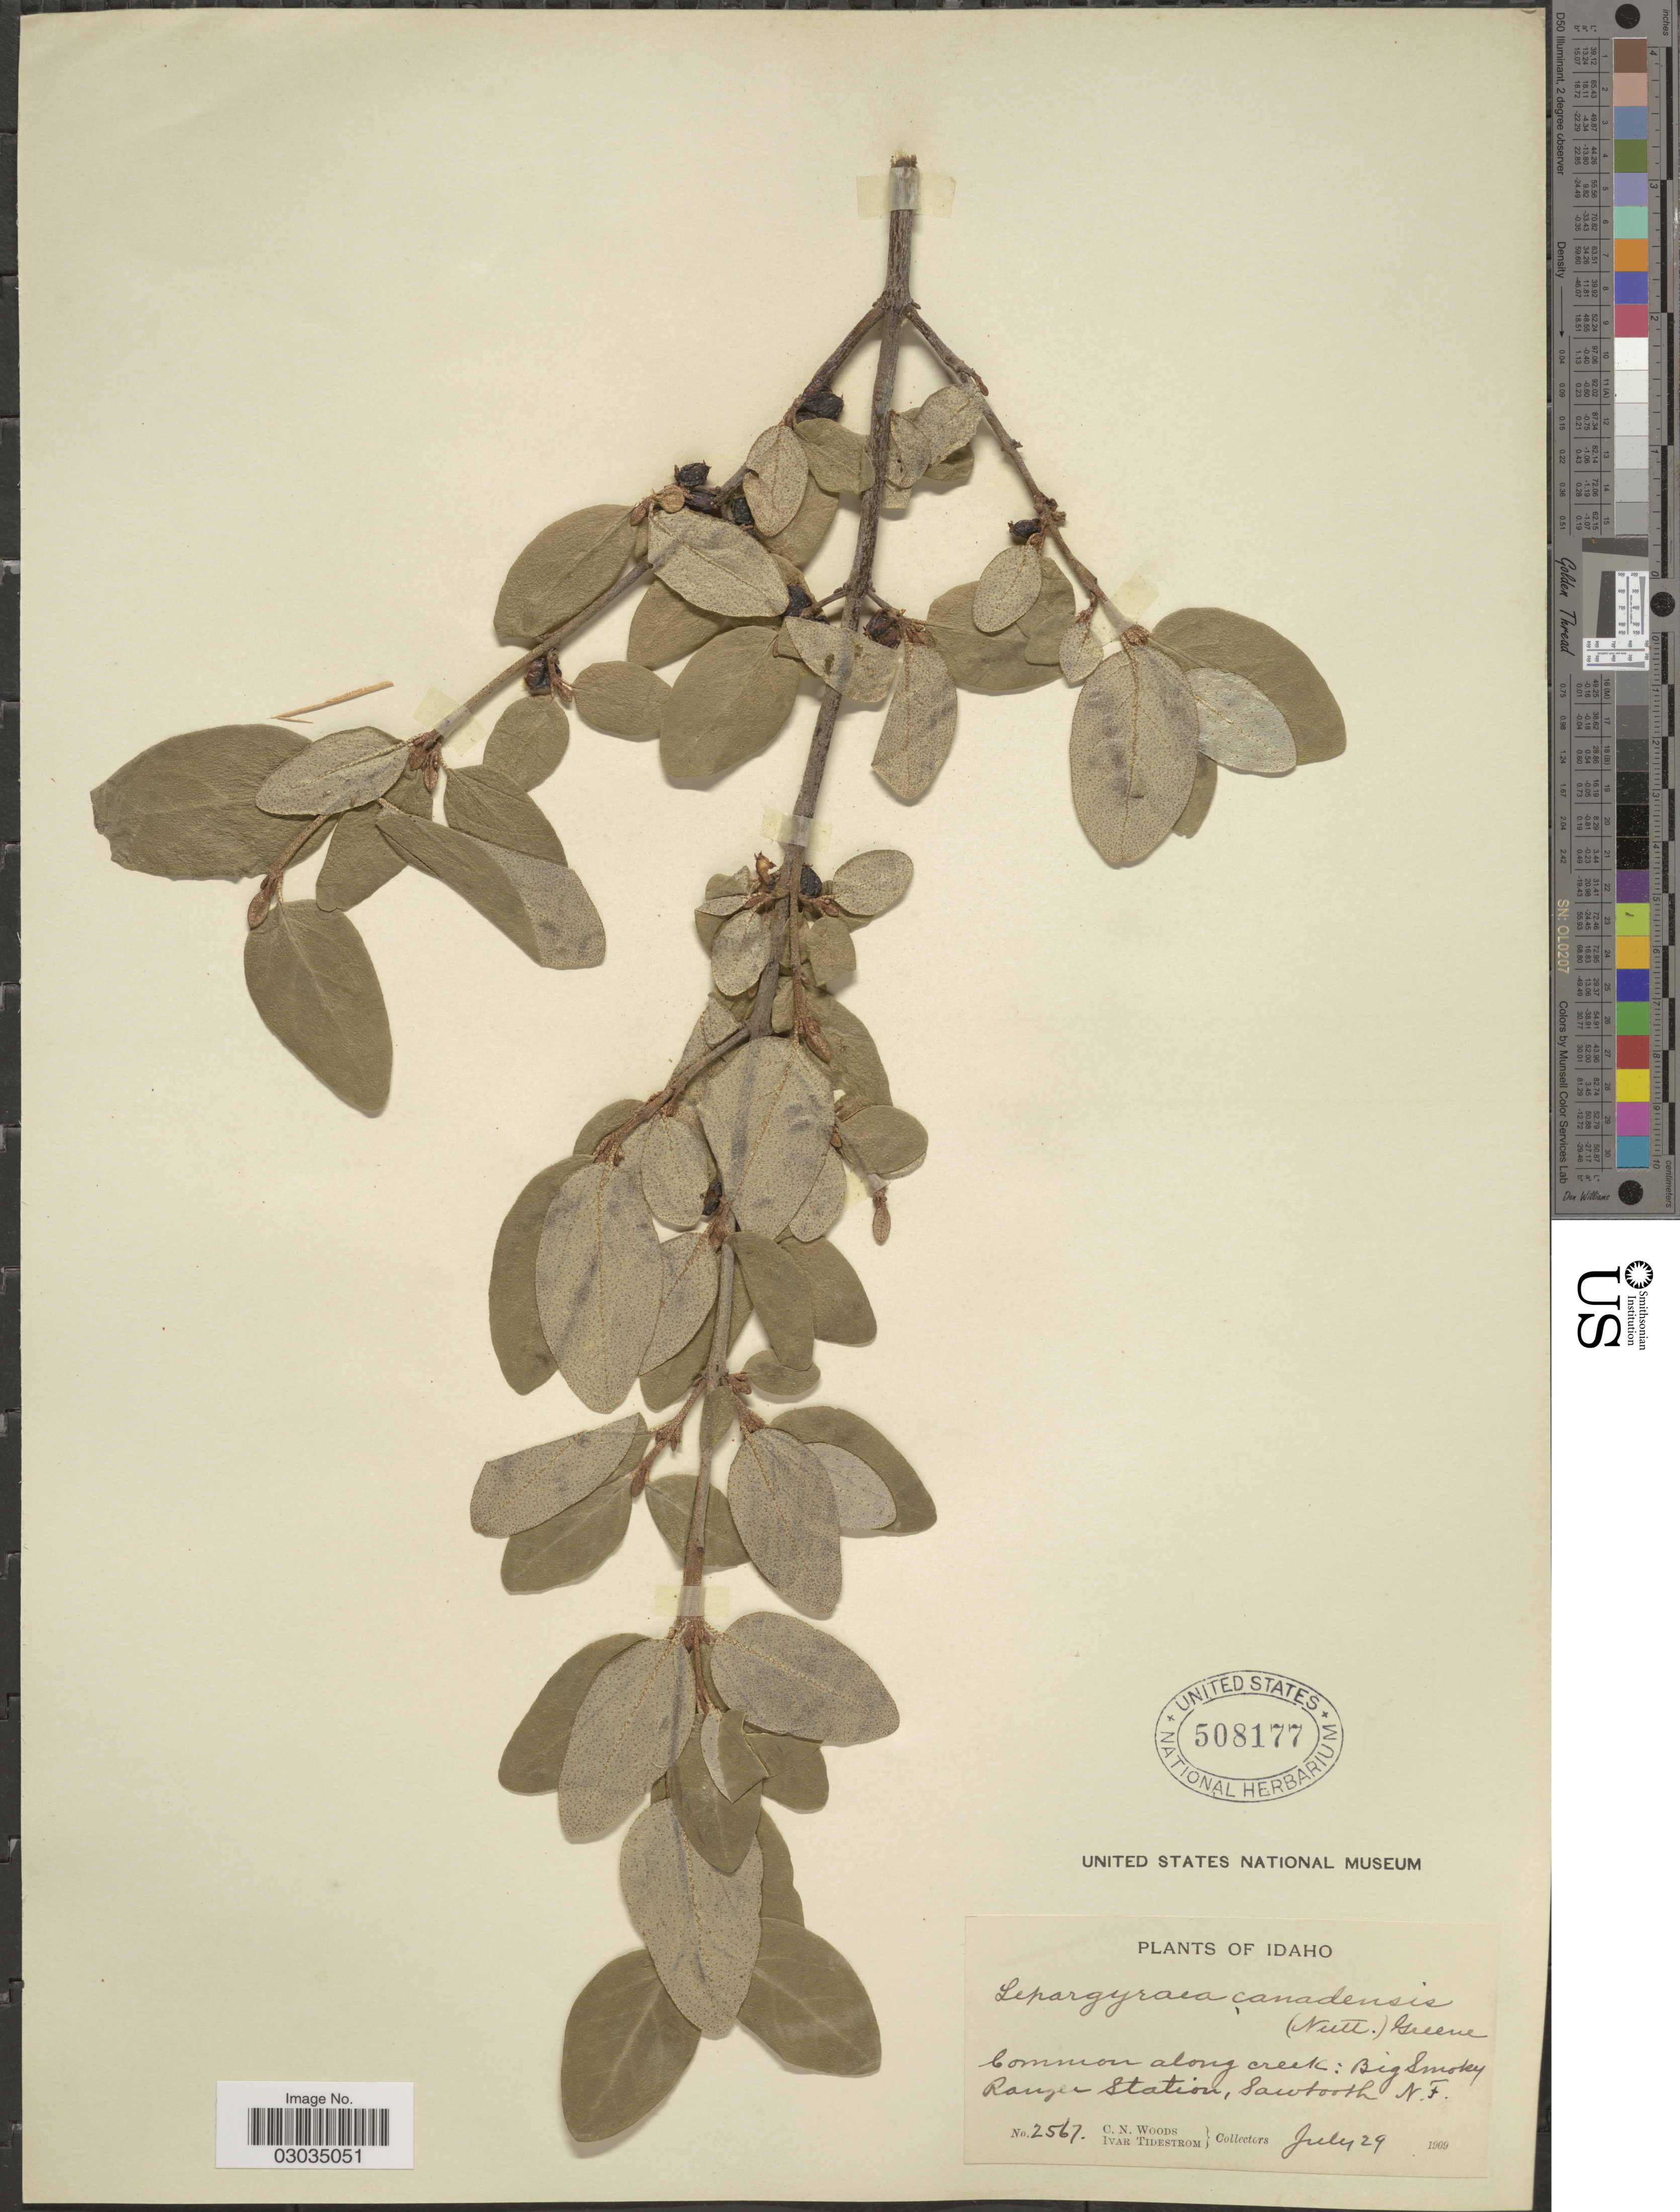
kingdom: Plantae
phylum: Tracheophyta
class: Magnoliopsida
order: Rosales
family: Elaeagnaceae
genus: Shepherdia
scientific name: Shepherdia canadensis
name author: (L.) Nutt.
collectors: C. Woods & I. F. Tidestrom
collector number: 2567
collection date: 1909-07-29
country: United States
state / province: Idaho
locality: Common along creek: Big Smokey Ranger Station, Sawtooth N.F.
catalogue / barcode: US 508177